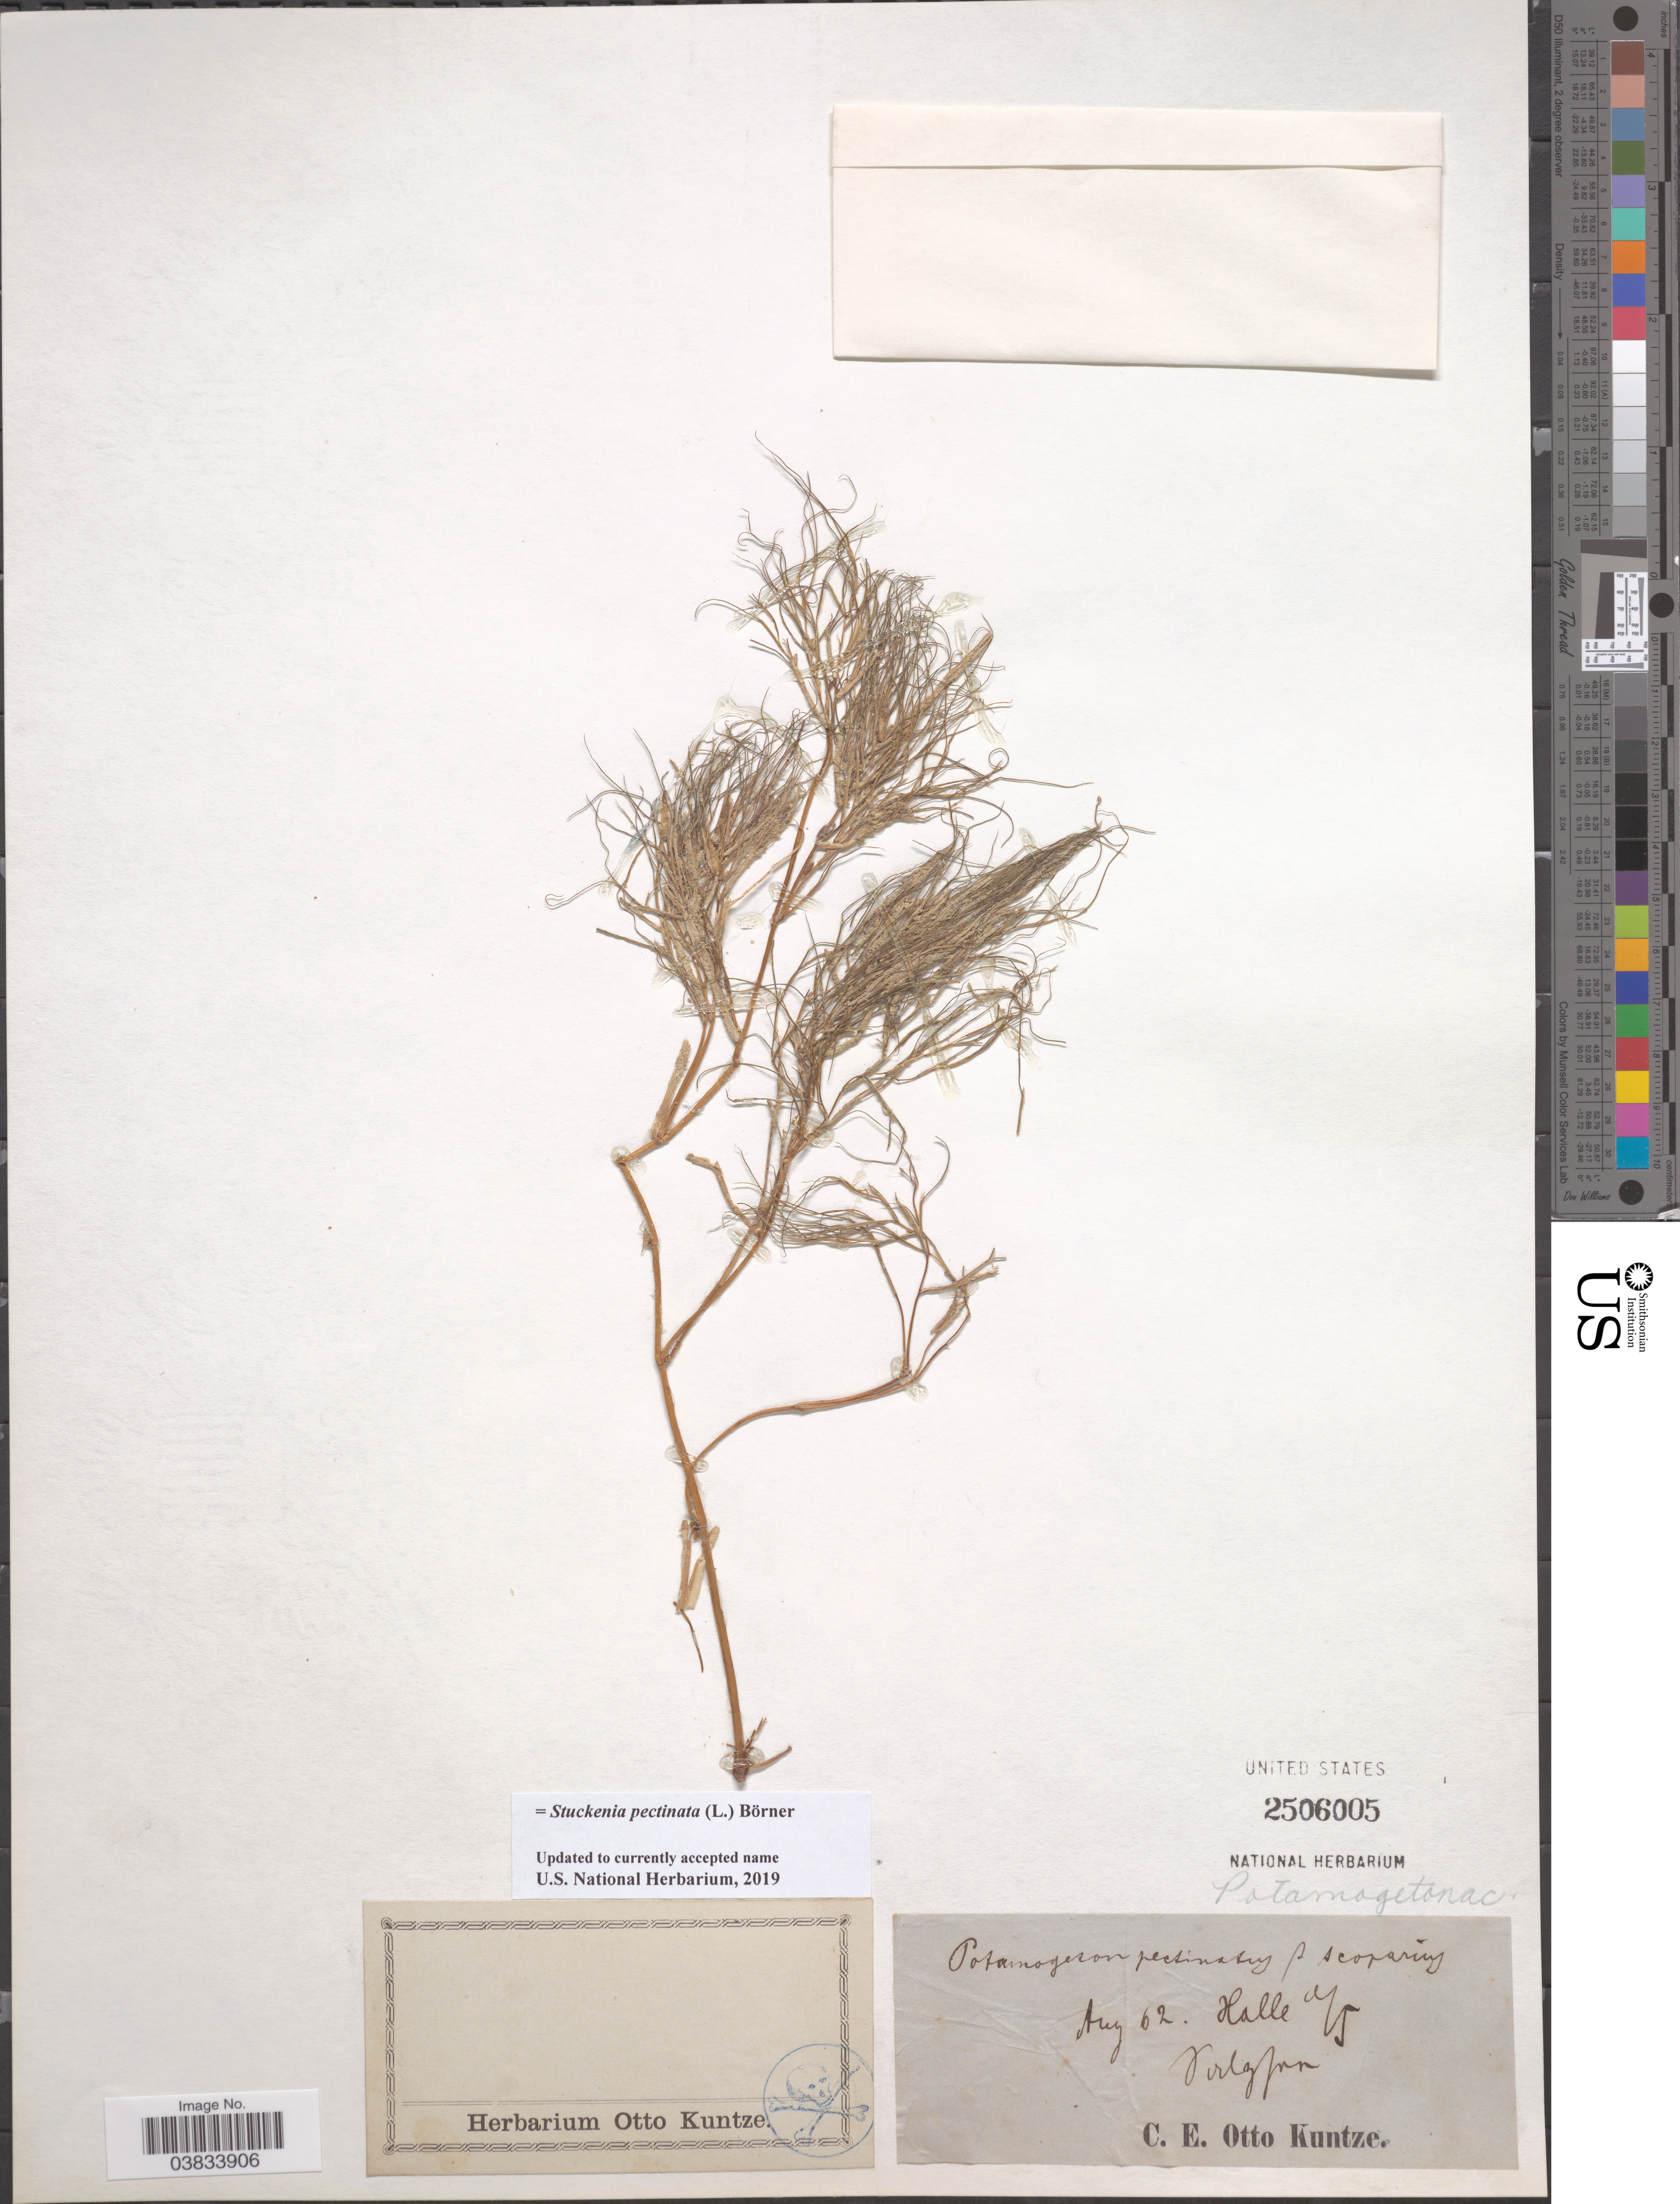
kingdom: Plantae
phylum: Tracheophyta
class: Liliopsida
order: Alismatales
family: Potamogetonaceae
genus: Stuckenia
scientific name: Stuckenia pectinata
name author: (L.) Börner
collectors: C.E.O. Kuntze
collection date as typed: Transcribed d/m/y: /8/62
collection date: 1862-08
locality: Halle [illegible text]. Kirlgpan[interpreted].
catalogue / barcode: US 2506005